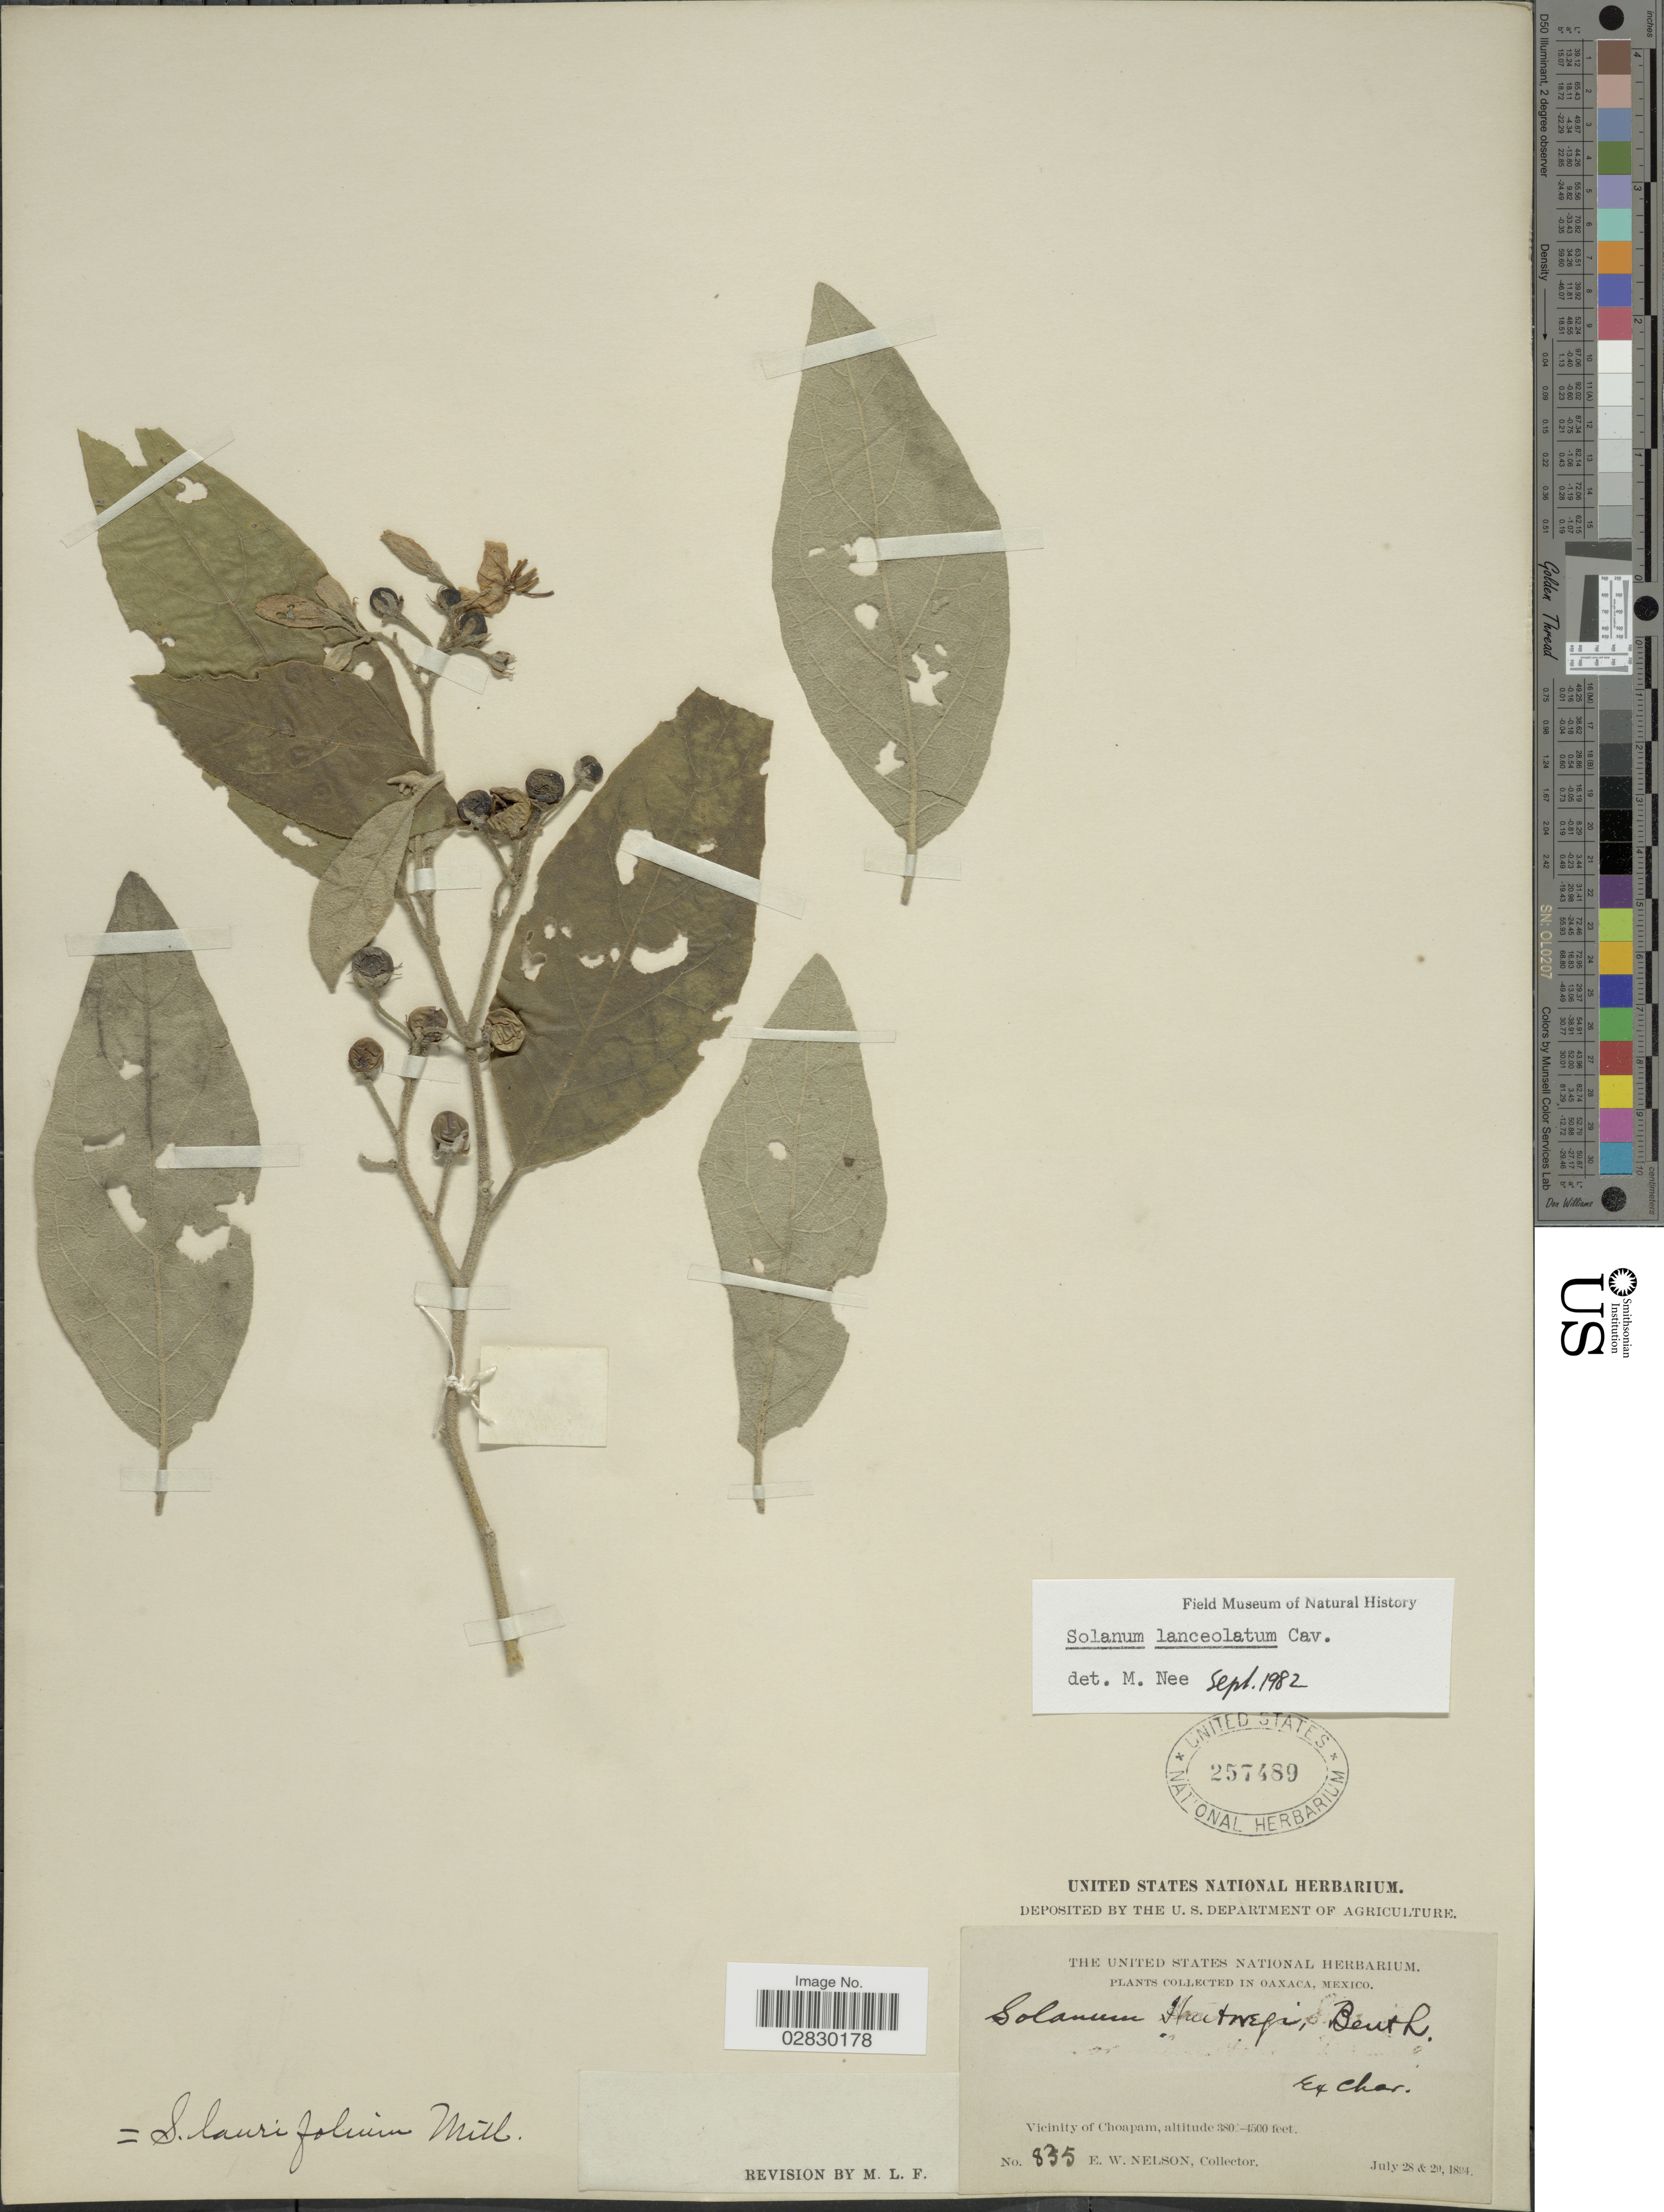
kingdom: Plantae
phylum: Tracheophyta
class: Magnoliopsida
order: Solanales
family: Solanaceae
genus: Solanum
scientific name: Solanum lanceolatum Berthault, nom. illeg.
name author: Berthault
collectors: E. W. Nelson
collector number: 835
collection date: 1894-07-28/1894-07-29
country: Mexico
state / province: Oaxaca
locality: Vicinity of Choapam.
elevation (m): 116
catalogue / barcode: US 257489